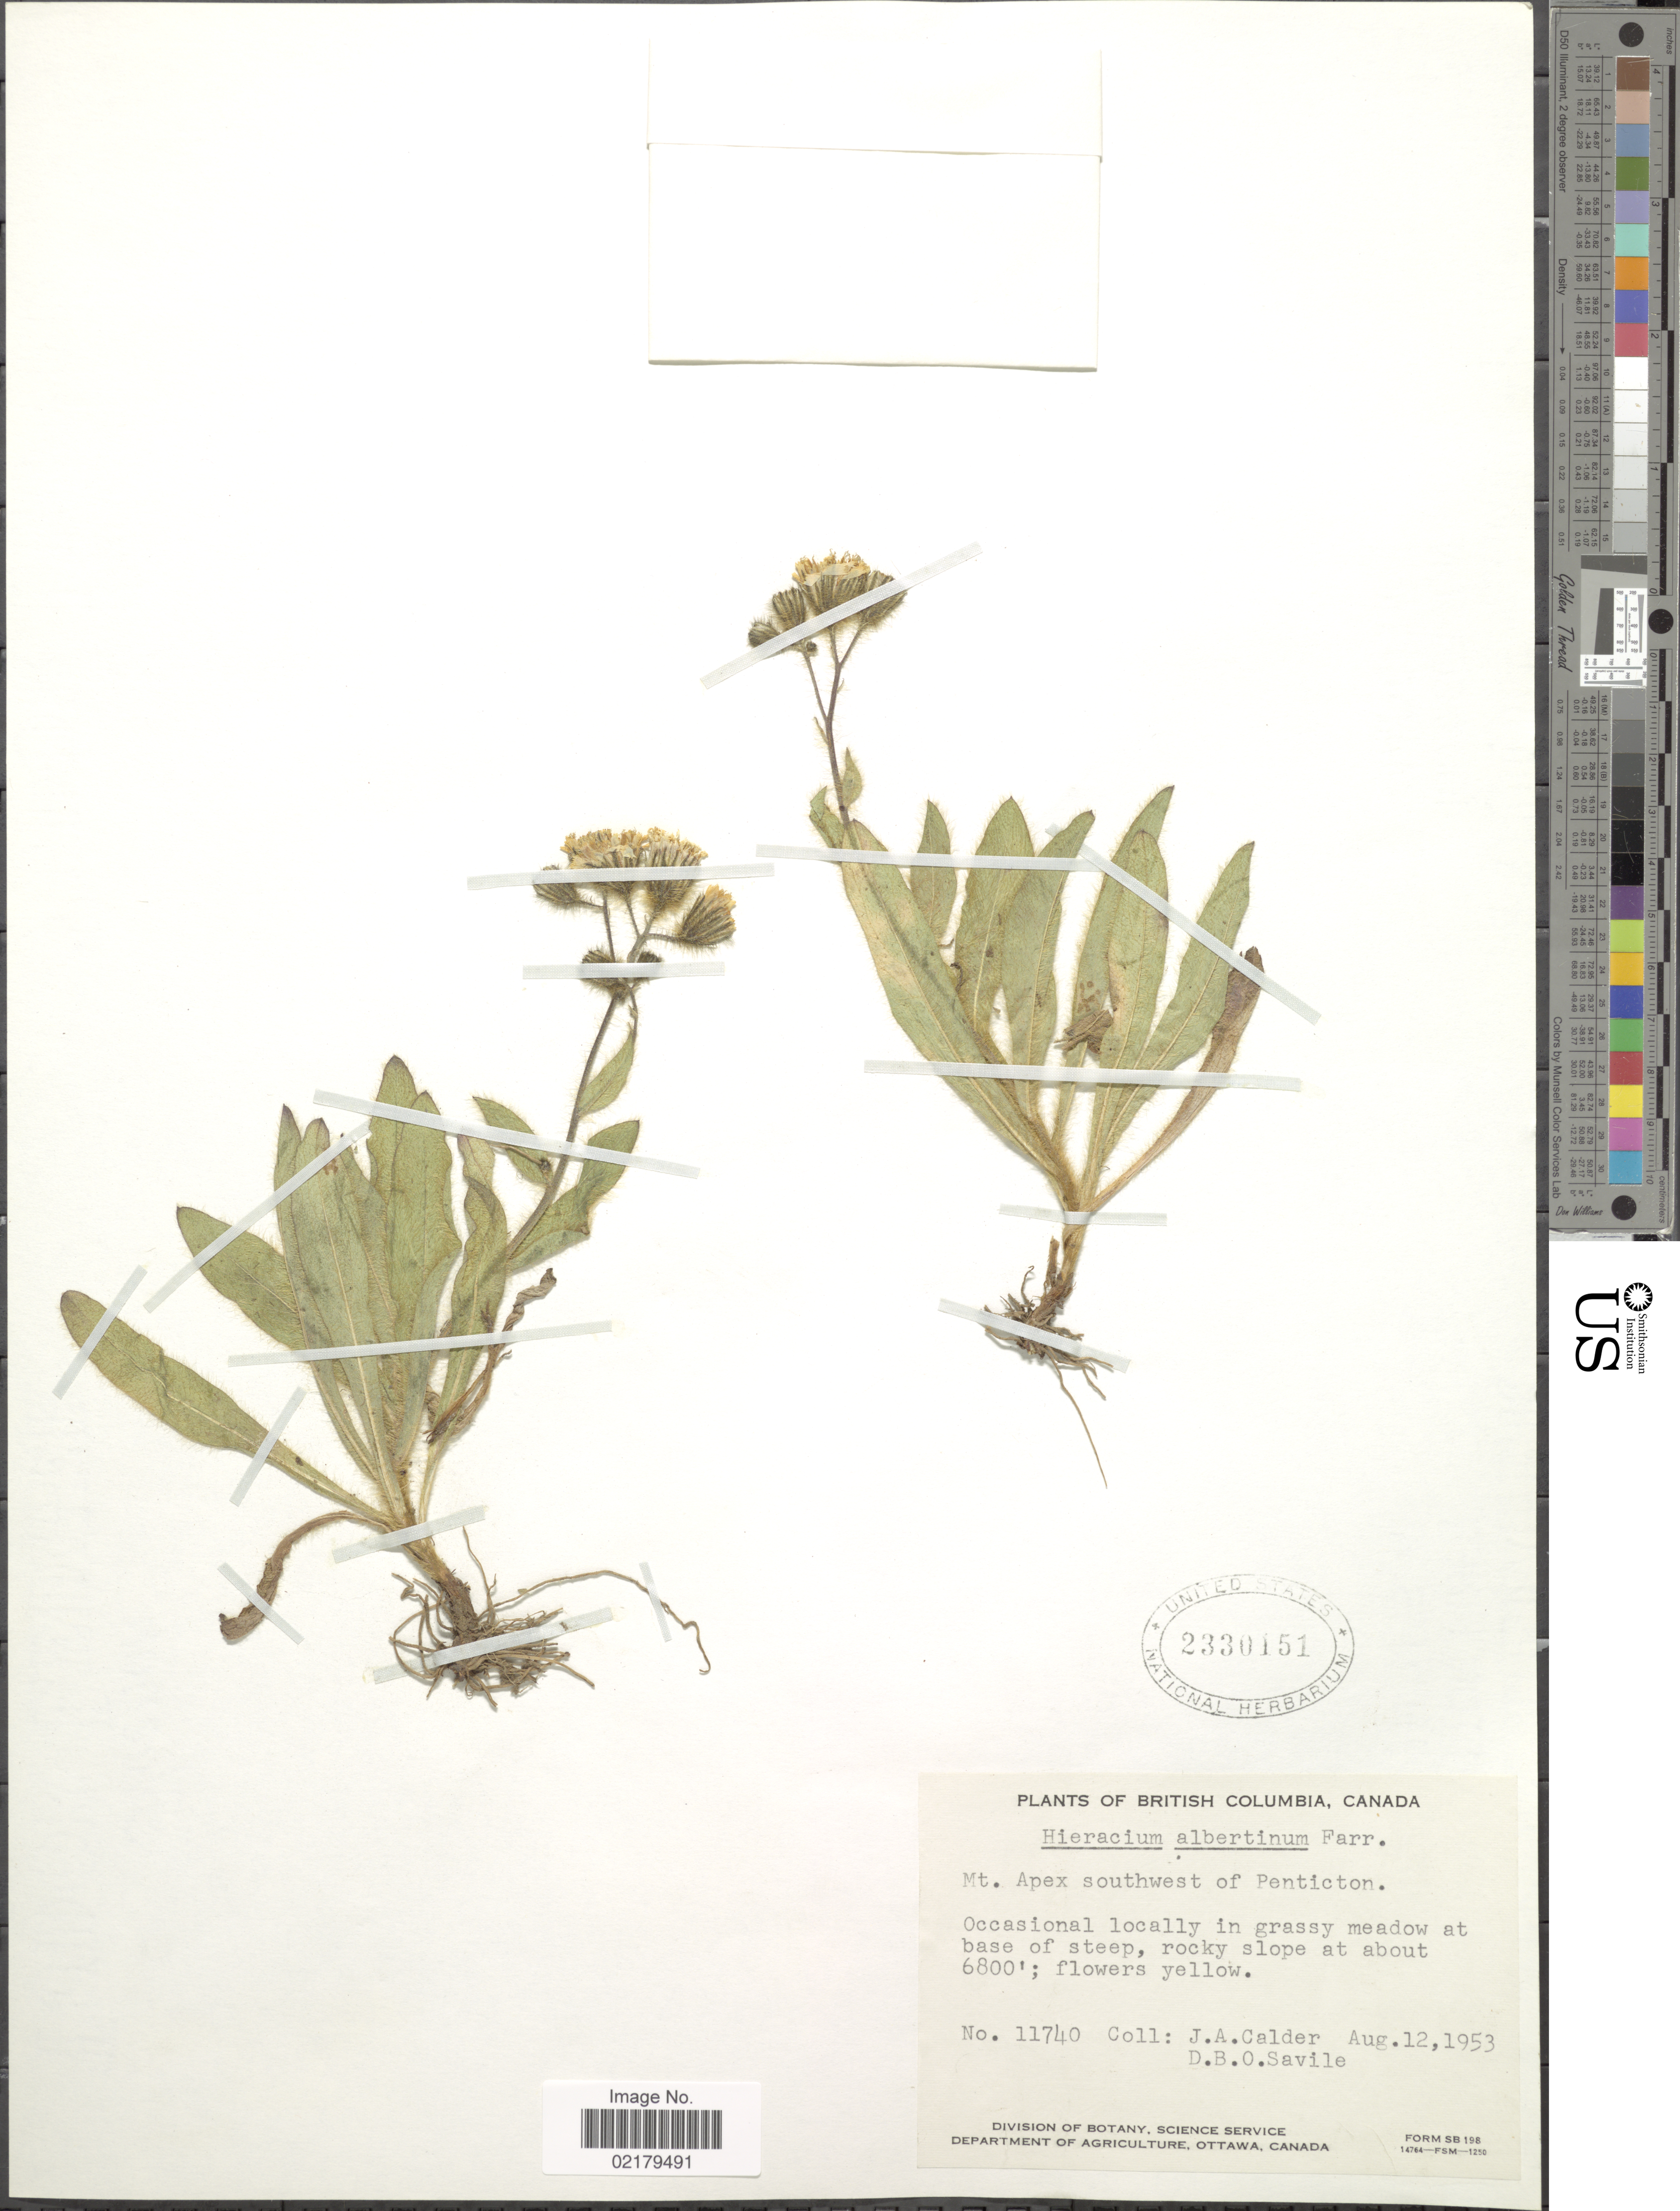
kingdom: Plantae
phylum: Tracheophyta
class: Magnoliopsida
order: Asterales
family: Asteraceae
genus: Hieracium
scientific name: Hieracium scouleri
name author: Hook.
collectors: J. A. Calder & D. Savile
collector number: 11740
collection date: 1953-08-12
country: Canada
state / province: British Columbia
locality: Mt Apex southwest of Penticton, Occasional locally in grassy meadow at base of steep, rocky slope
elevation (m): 2073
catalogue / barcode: US 2330151